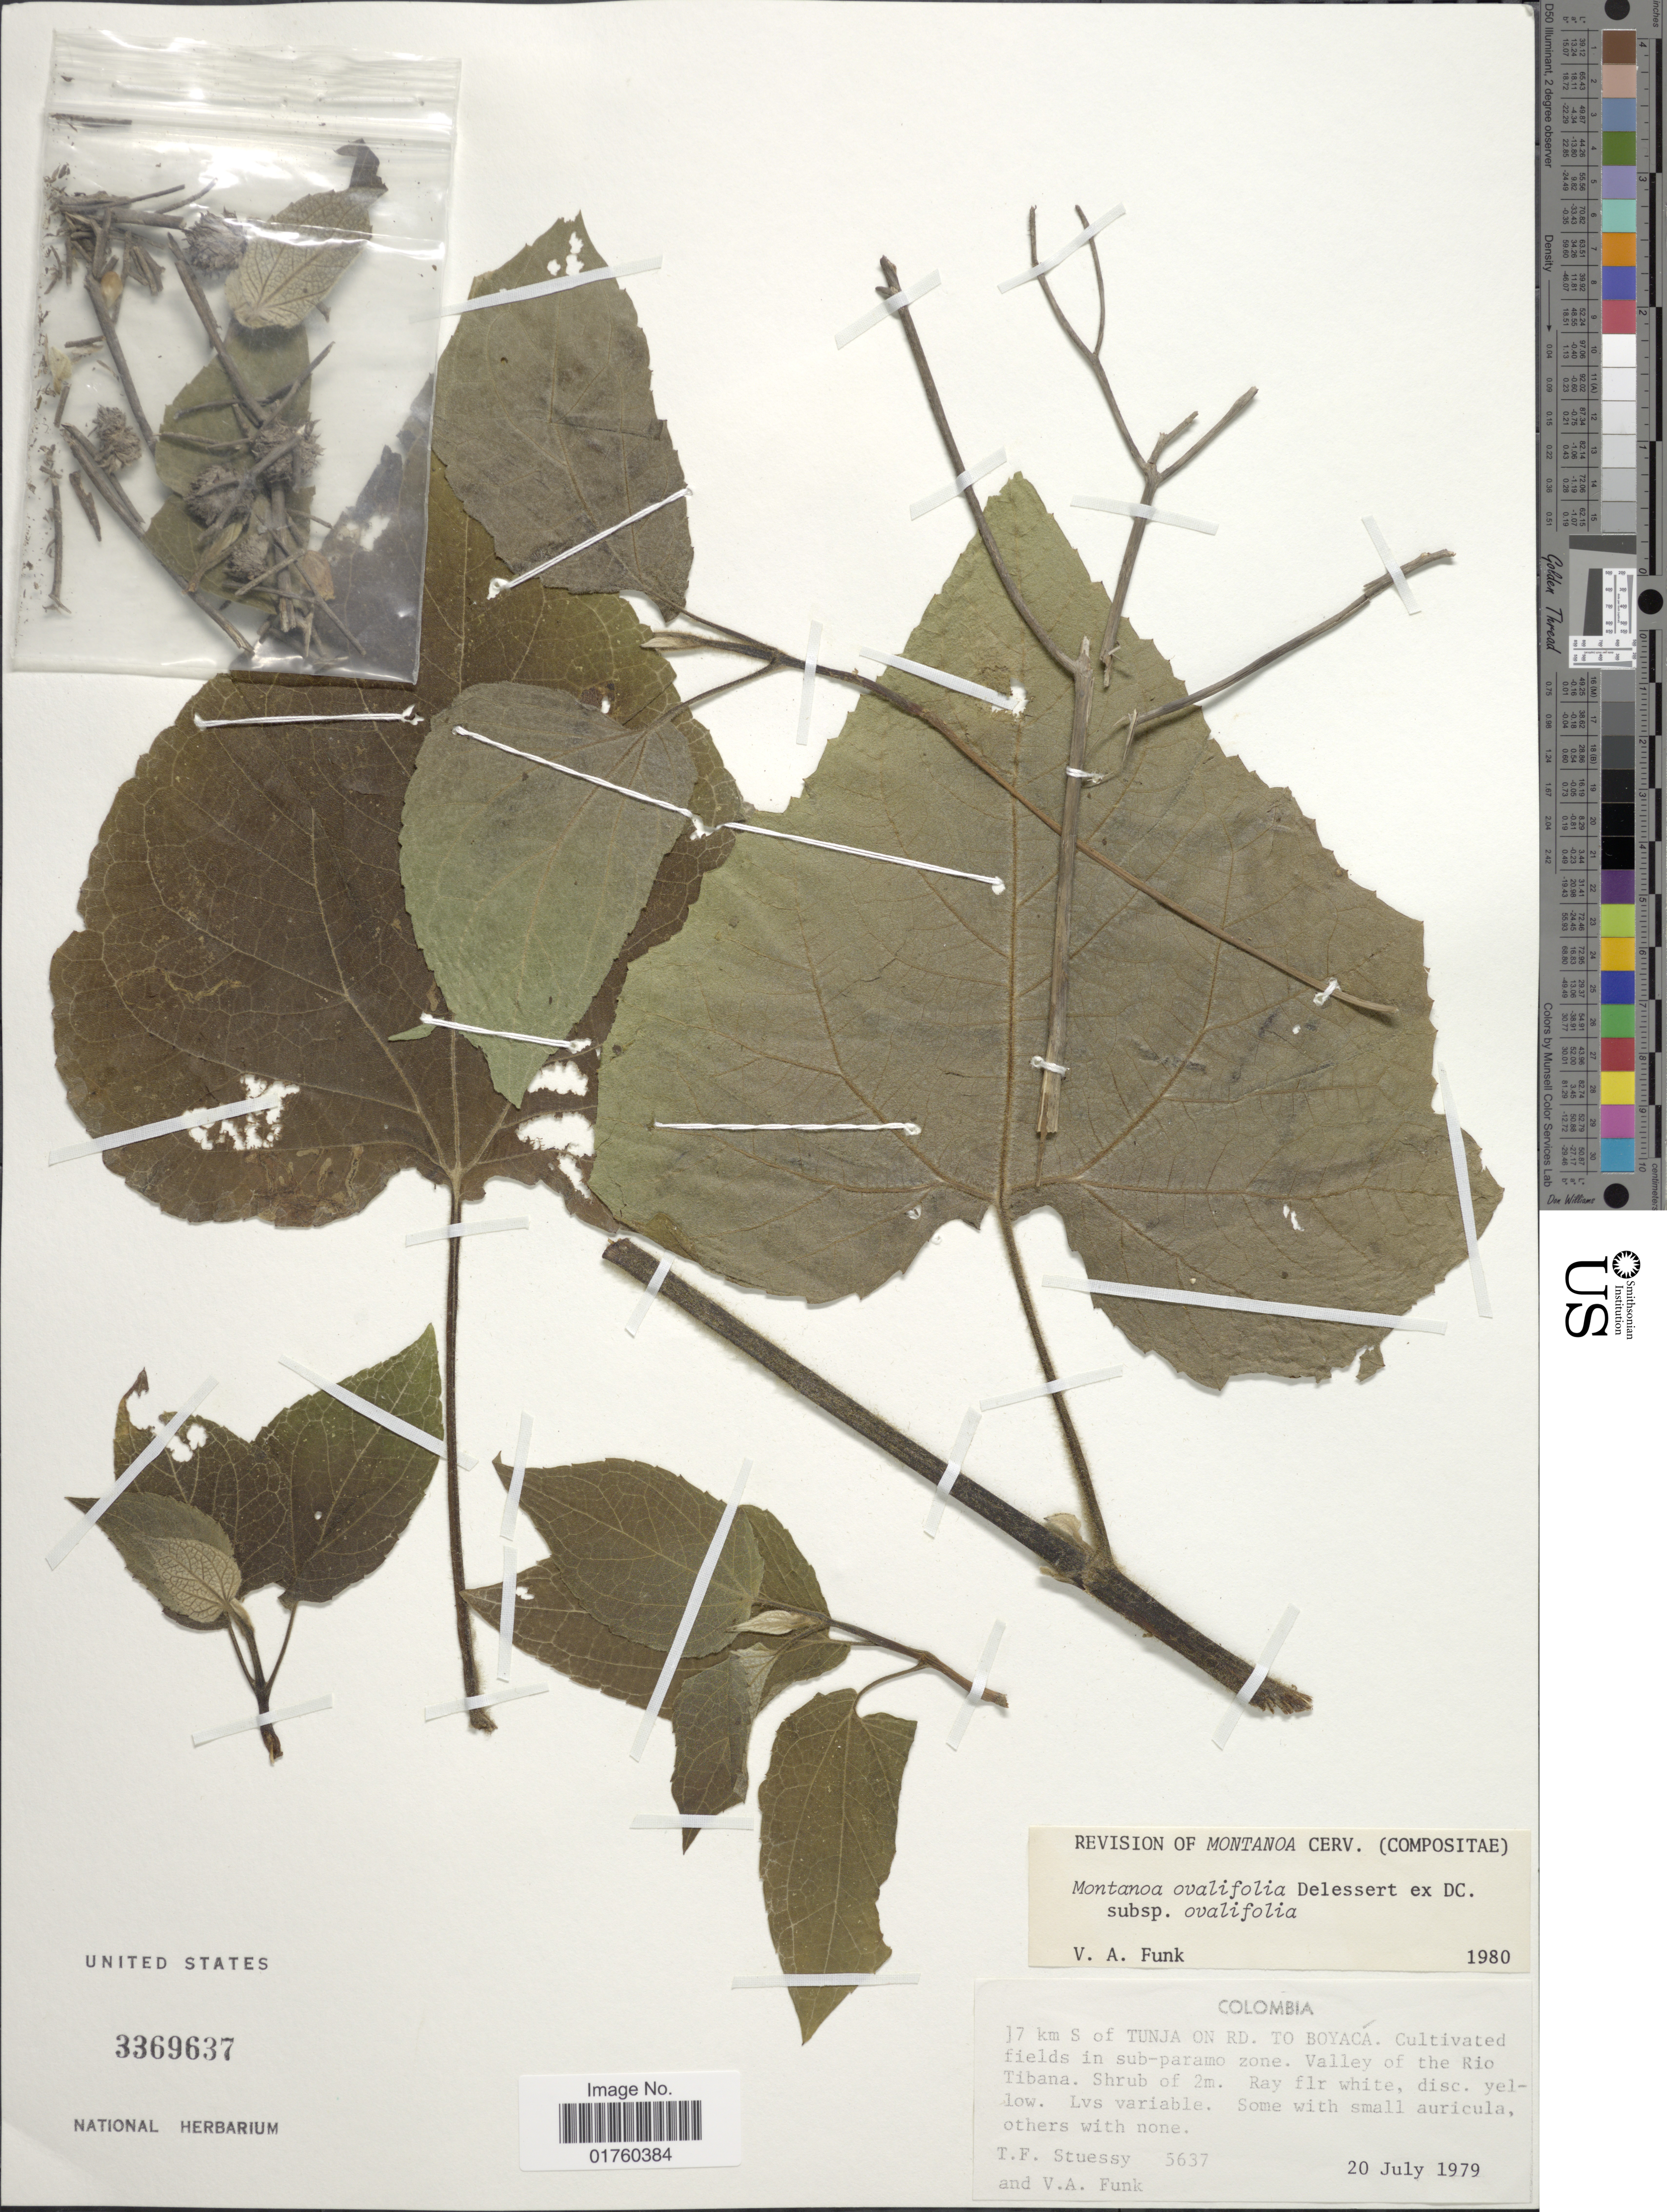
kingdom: Plantae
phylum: Tracheophyta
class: Magnoliopsida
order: Asterales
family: Asteraceae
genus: Montanoa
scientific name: Montanoa ovalifolia subsp. ovalifolia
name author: DC.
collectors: T. Steussy & V. Funk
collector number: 5637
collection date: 1979-07-20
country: Colombia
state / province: Boyacá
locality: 17 km S of Tuna on Rd. to Boyaca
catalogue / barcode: US 3369637